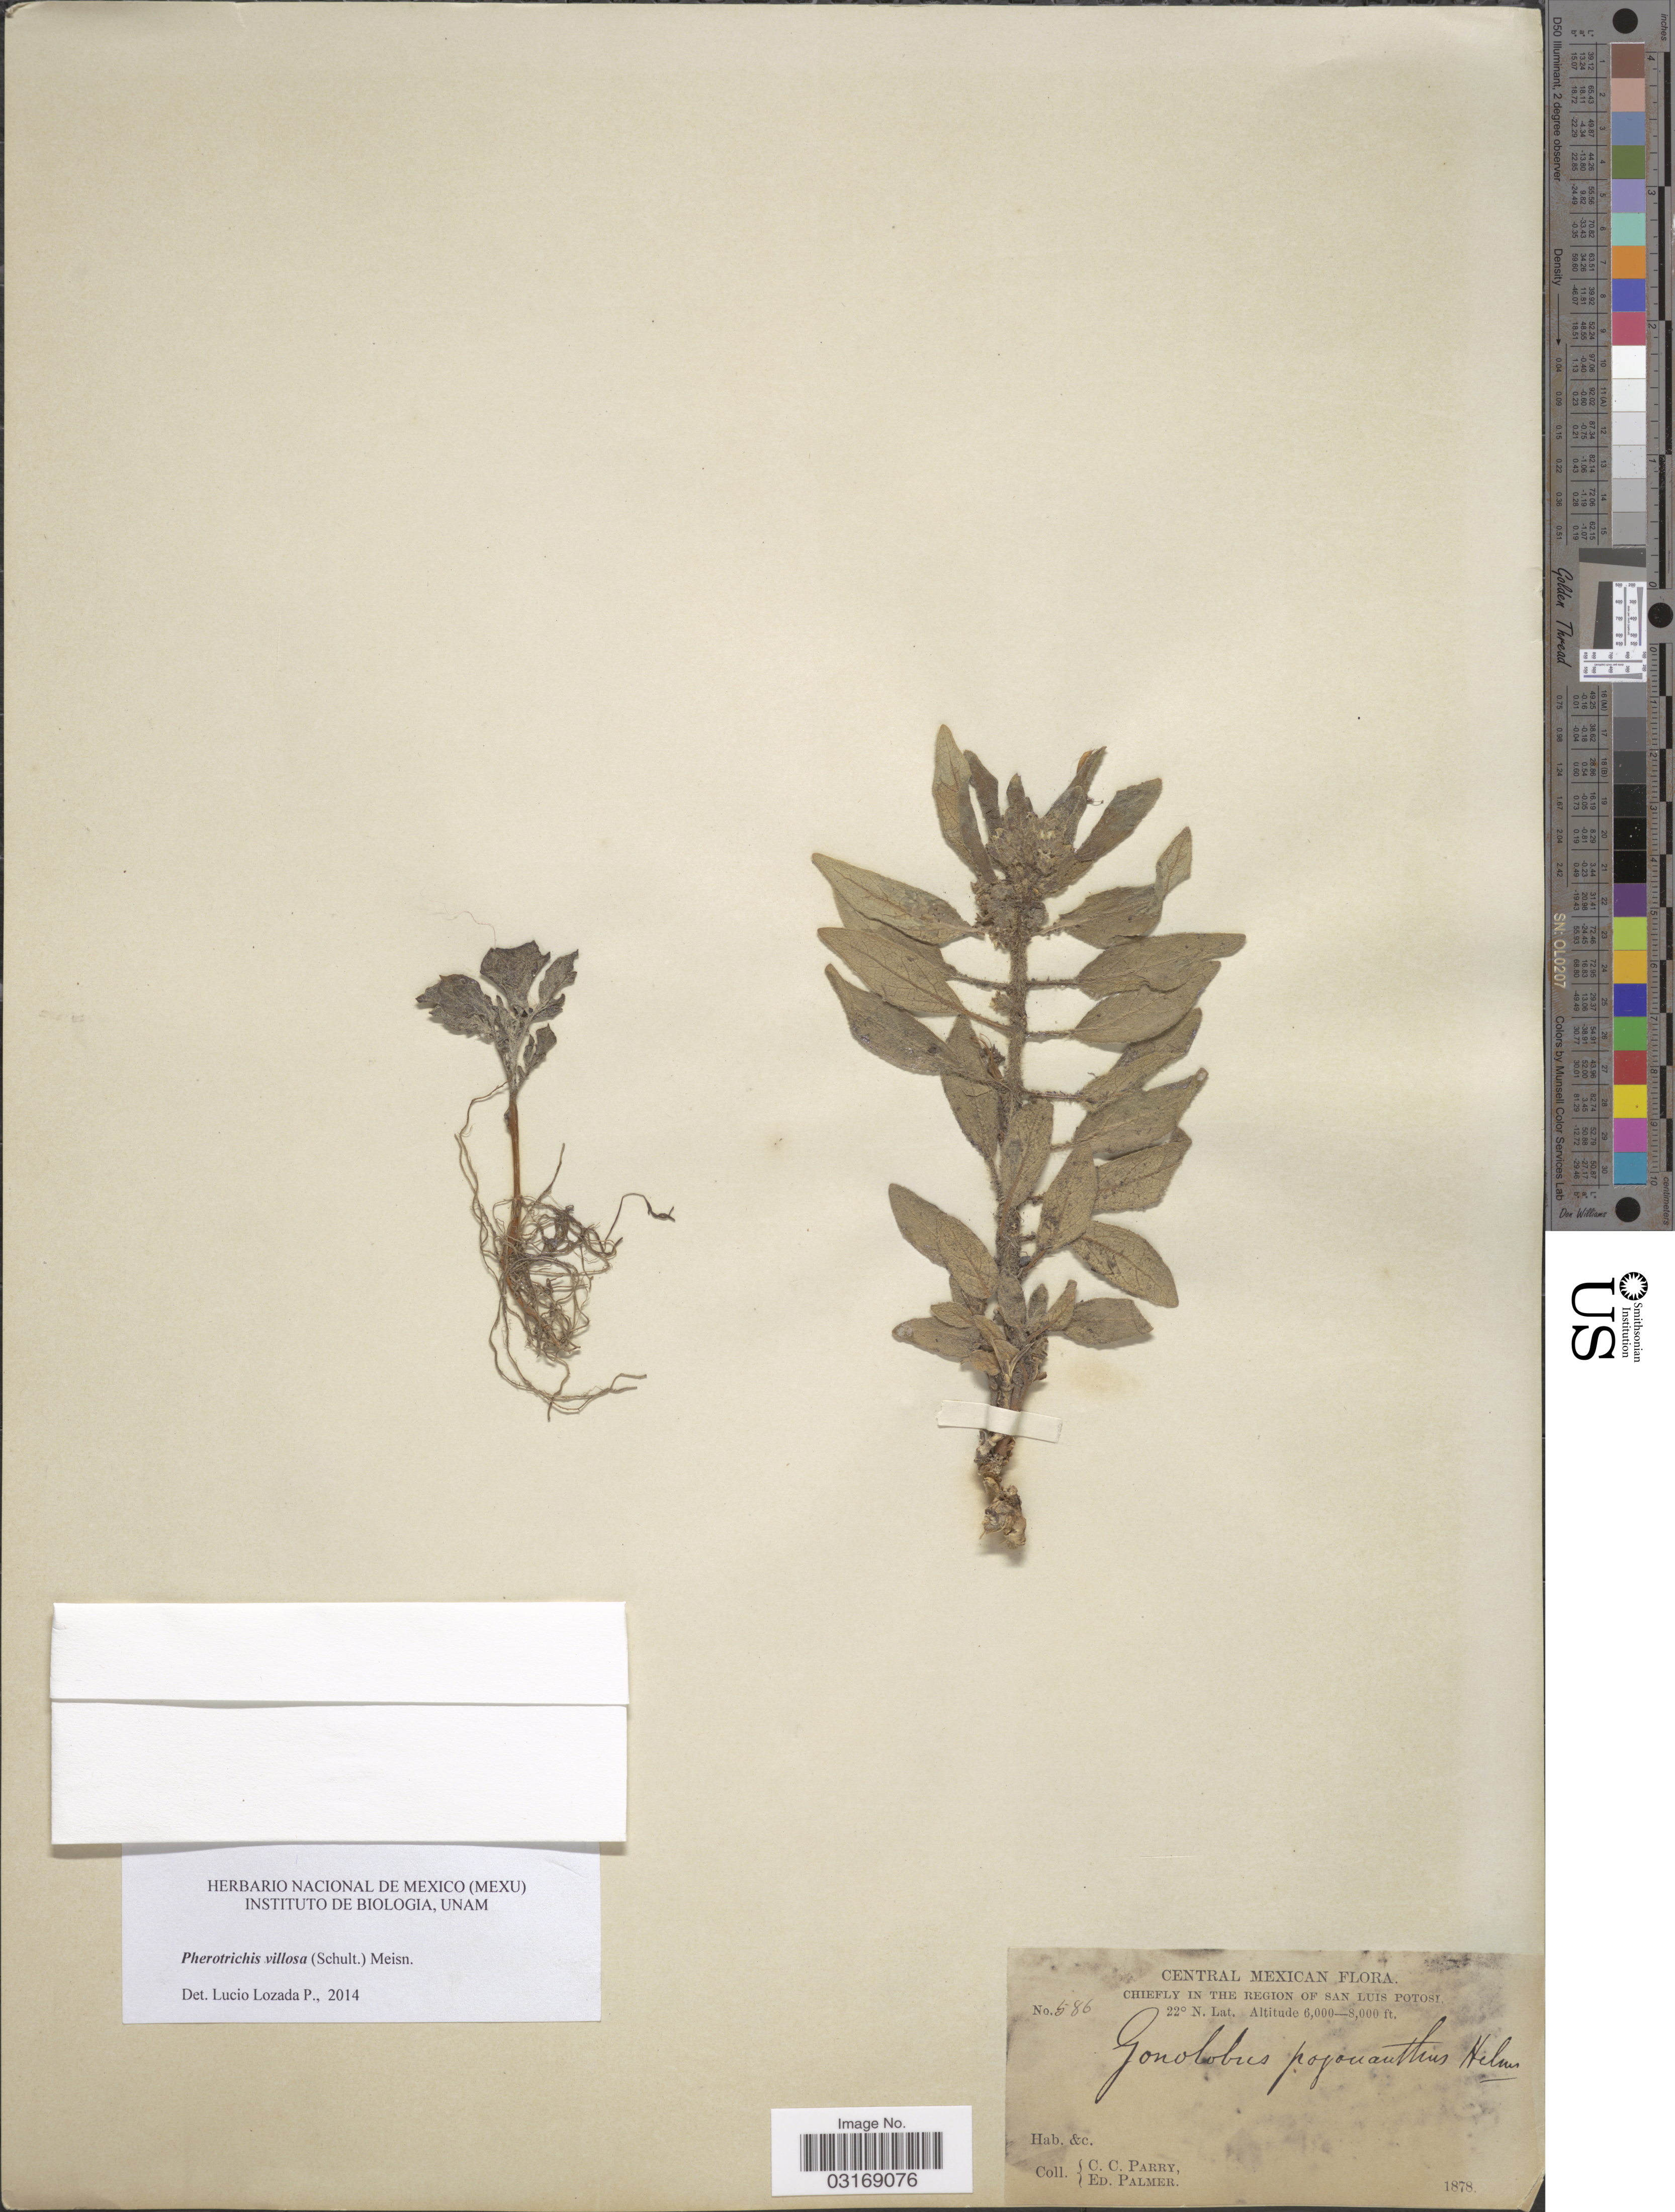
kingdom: Plantae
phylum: Tracheophyta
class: Magnoliopsida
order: Gentianales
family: Apocynaceae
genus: Pherotrichis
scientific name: Pherotrichis villosa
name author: (Schult.) Meisn.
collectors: C. C. Parry & E. Palmer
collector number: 586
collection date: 1878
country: Mexico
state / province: San Luis Potosí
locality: Central Mexican. Chiefly in the region of San Luis Potosi.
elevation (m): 1829